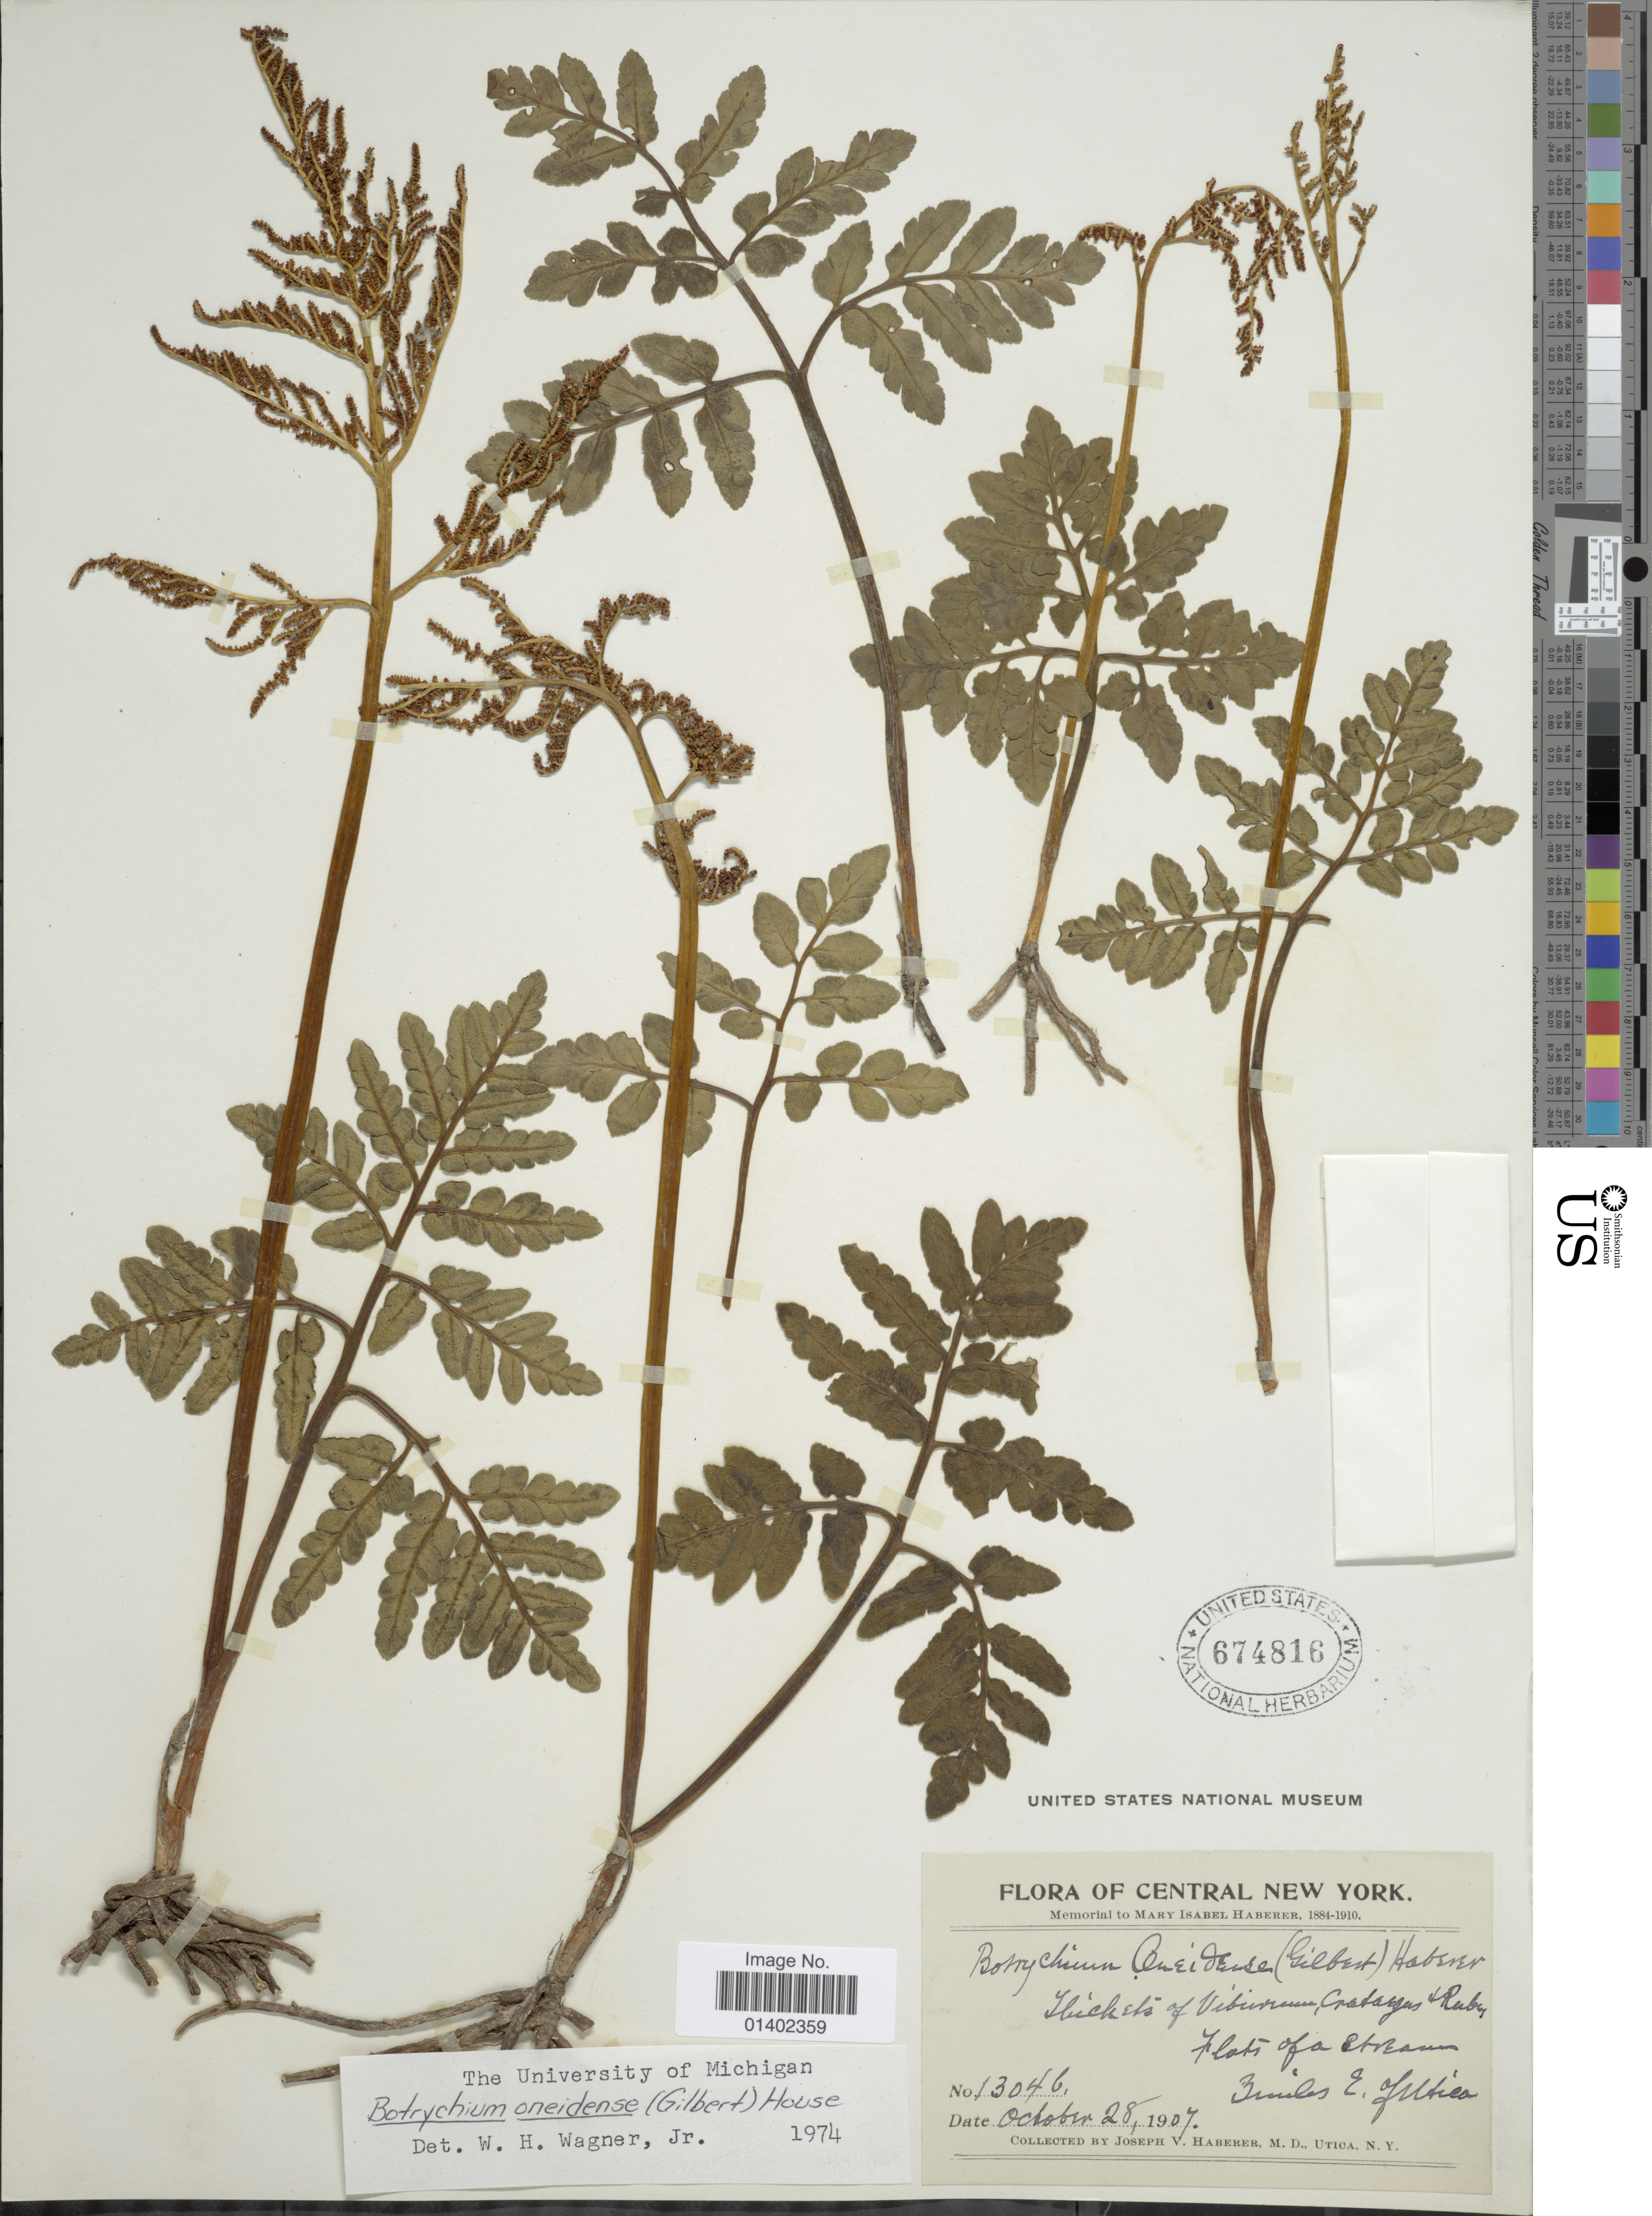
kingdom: Plantae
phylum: Tracheophyta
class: Polypodiopsida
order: Ophioglossales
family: Ophioglossaceae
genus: Botrychium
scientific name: Botrychium oneidense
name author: (Gilbert) House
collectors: J. V. Haberer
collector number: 1304b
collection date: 1907-10-28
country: United States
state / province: New York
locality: Central New York, flats of a stream, 3 miles E of Utica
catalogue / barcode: US 674816